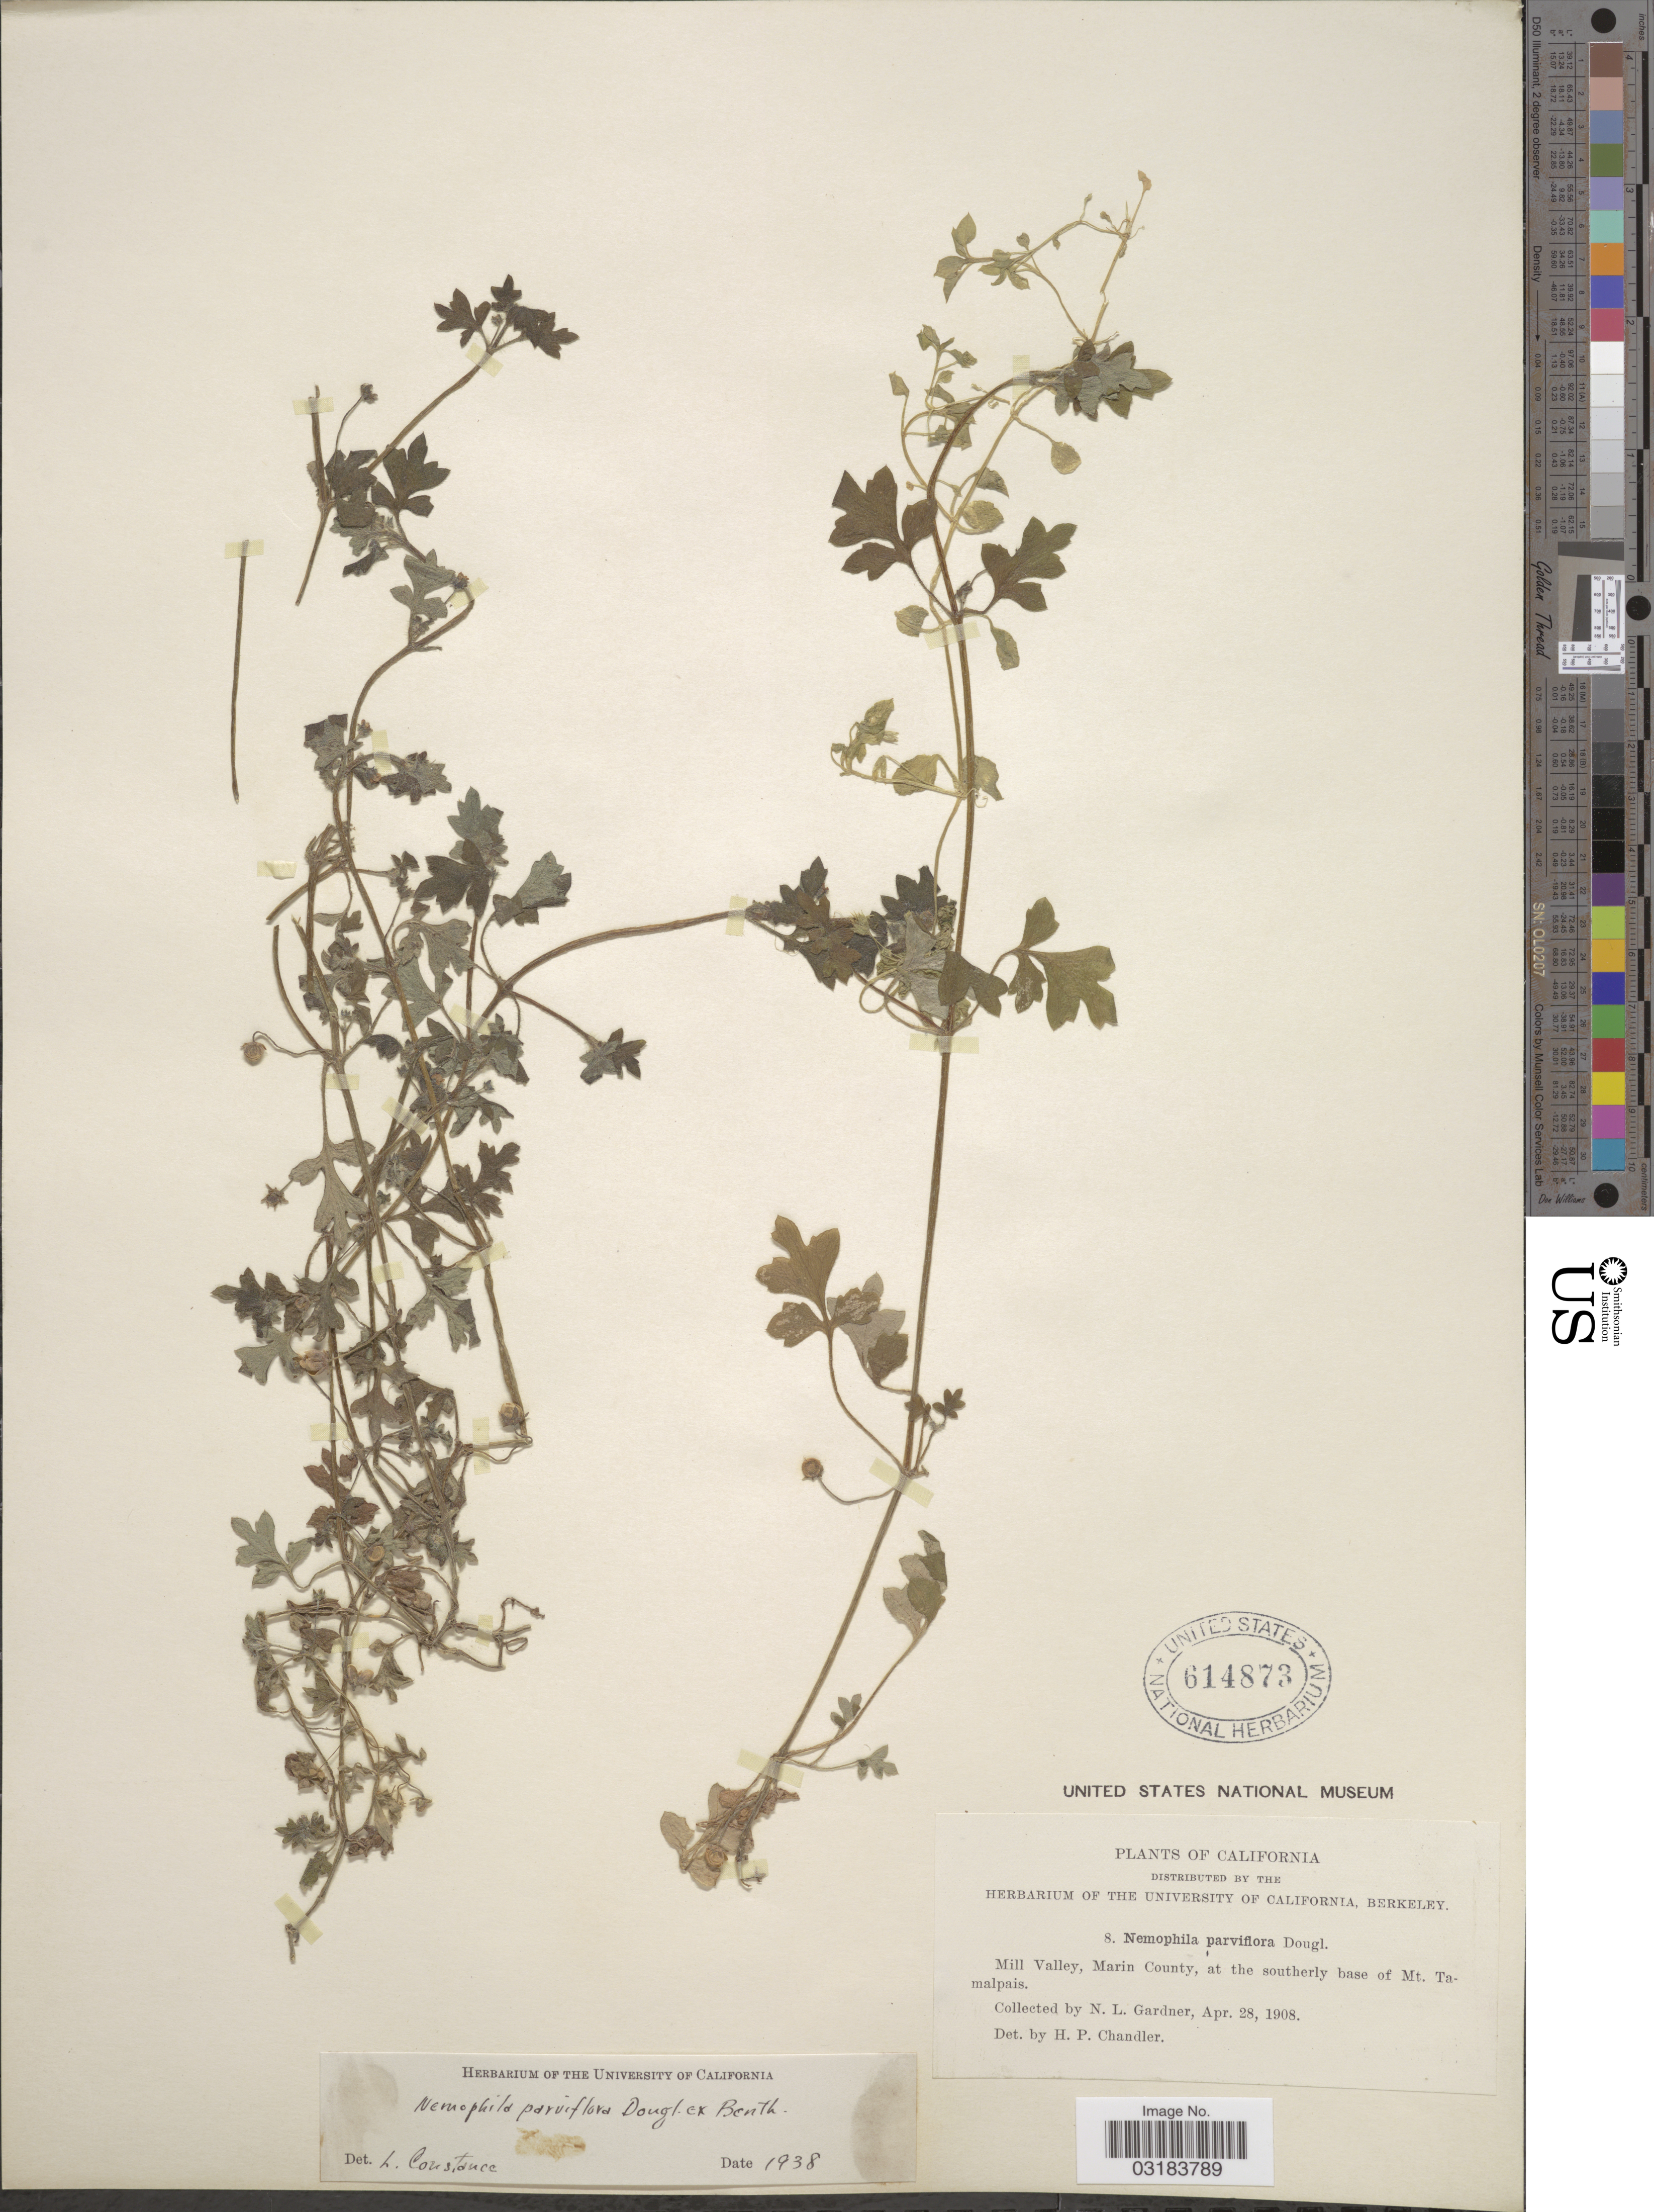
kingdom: Plantae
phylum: Tracheophyta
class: Magnoliopsida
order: Boraginales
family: Hydrophyllaceae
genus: Nemophila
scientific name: Nemophila parviflora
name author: Douglas ex Benth.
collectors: N. Gardner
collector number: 8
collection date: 1908-04-28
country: United States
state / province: California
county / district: Marin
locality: Mill Valley, Marin County, at the southerly base of Mt. Tamalpais.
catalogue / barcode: US 614873